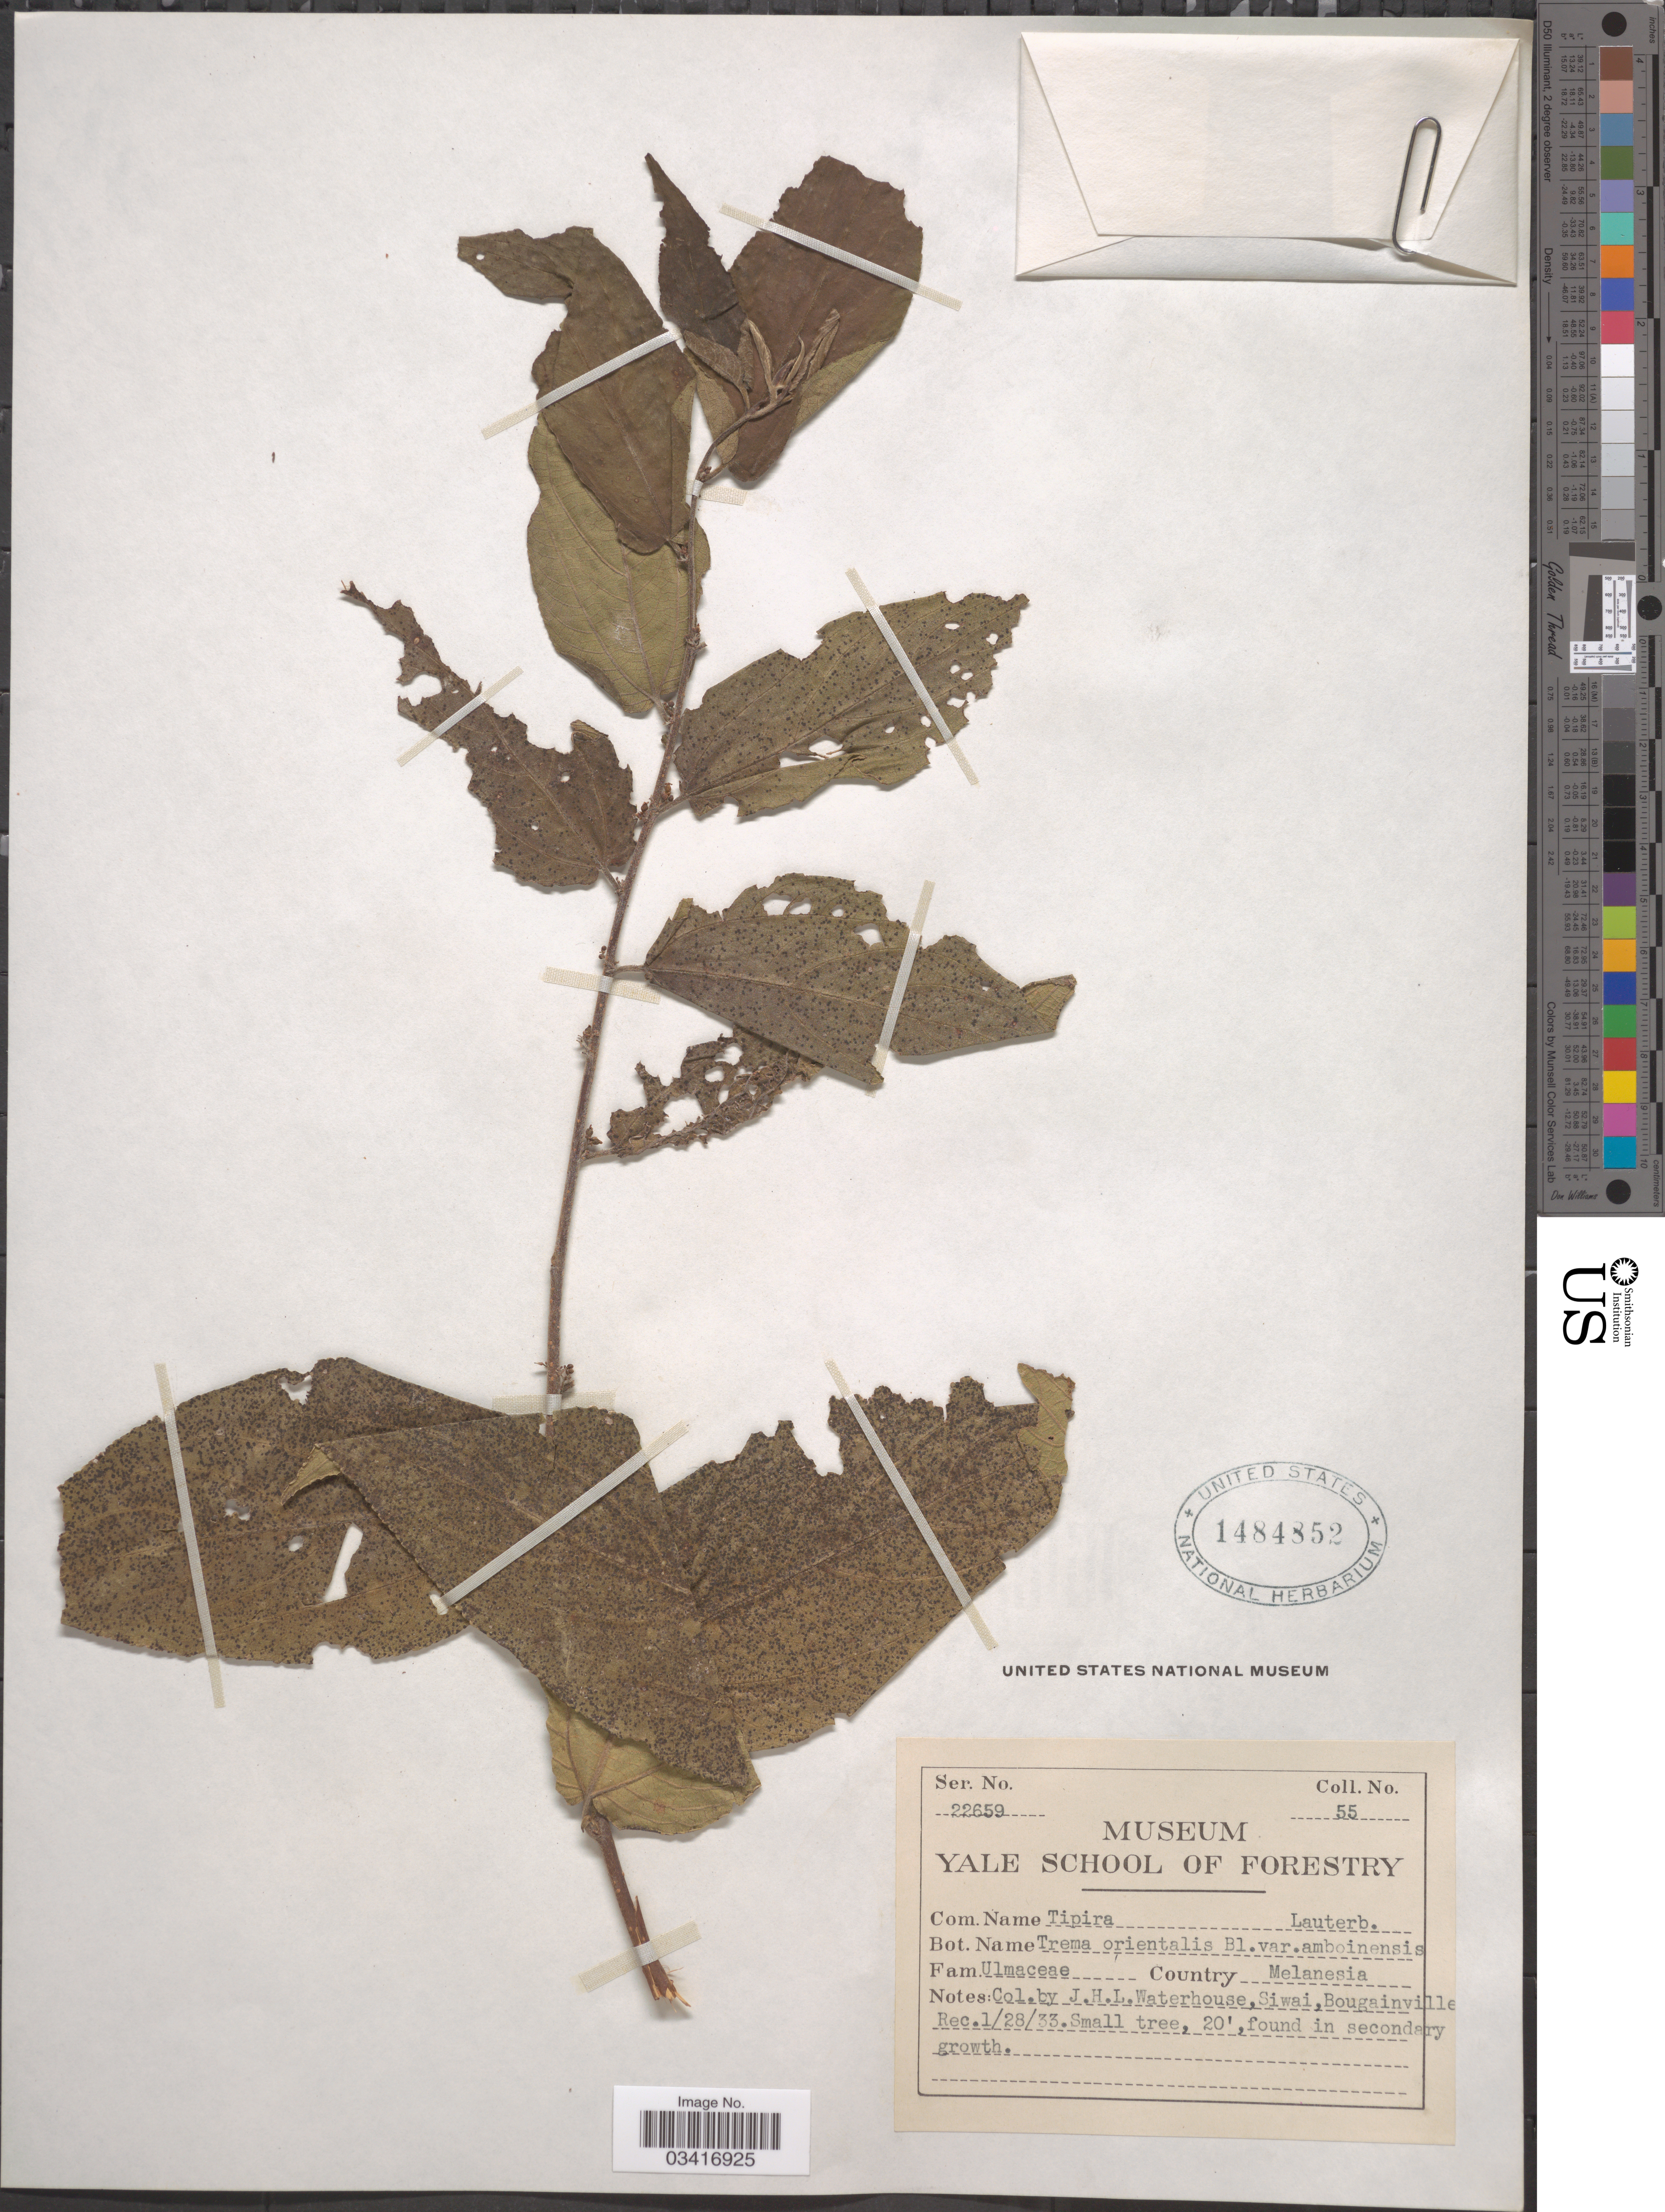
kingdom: Plantae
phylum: Tracheophyta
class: Magnoliopsida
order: Rosales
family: Cannabaceae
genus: Trema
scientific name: Trema orientale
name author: (L.) Blume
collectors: J. Waterhouse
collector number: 55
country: Papua New Guinea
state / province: Bougainville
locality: Country Melanesia. Siwai, Bougainville [unsure placement]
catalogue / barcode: US 1484852